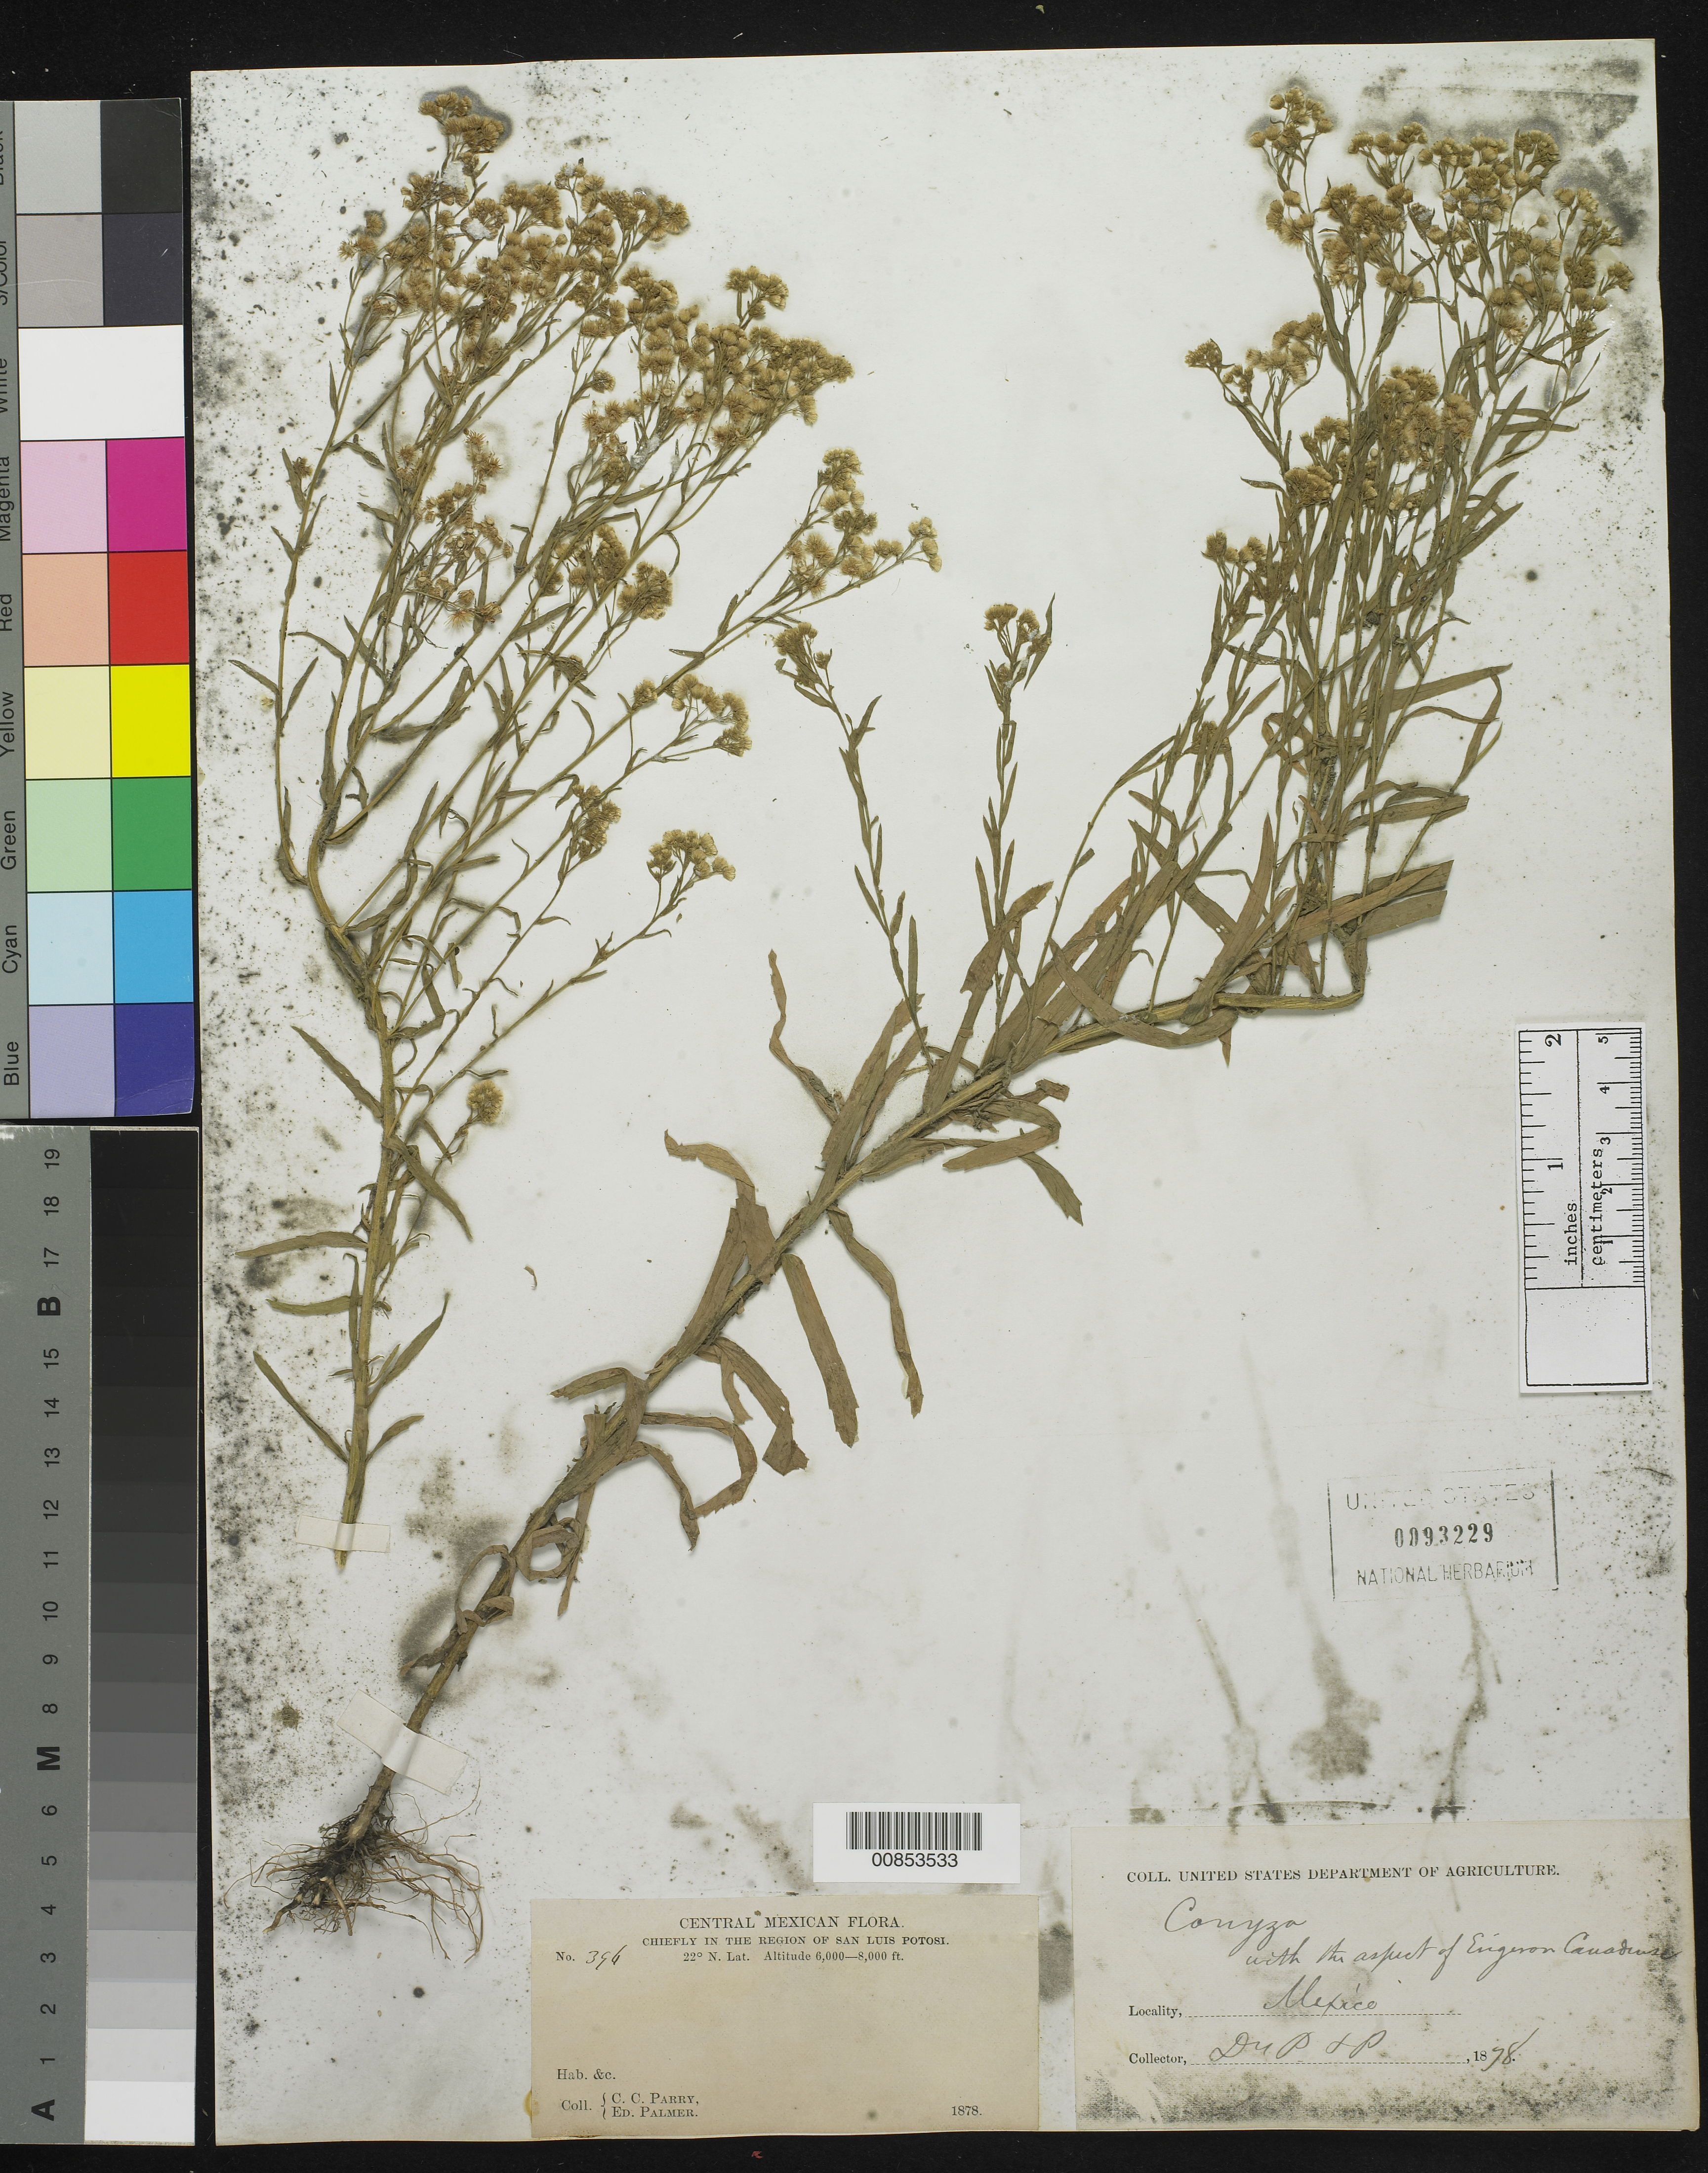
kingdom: Plantae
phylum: Tracheophyta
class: Magnoliopsida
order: Asterales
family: Asteraceae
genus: Conyza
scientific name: Conyza sp.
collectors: C. C. Parry & E. Palmer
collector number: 394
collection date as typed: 1878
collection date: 1878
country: Mexico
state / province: San Luis Potosí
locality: Chiefly in the region of San Luis Potosí.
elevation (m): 1829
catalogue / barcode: US 93229